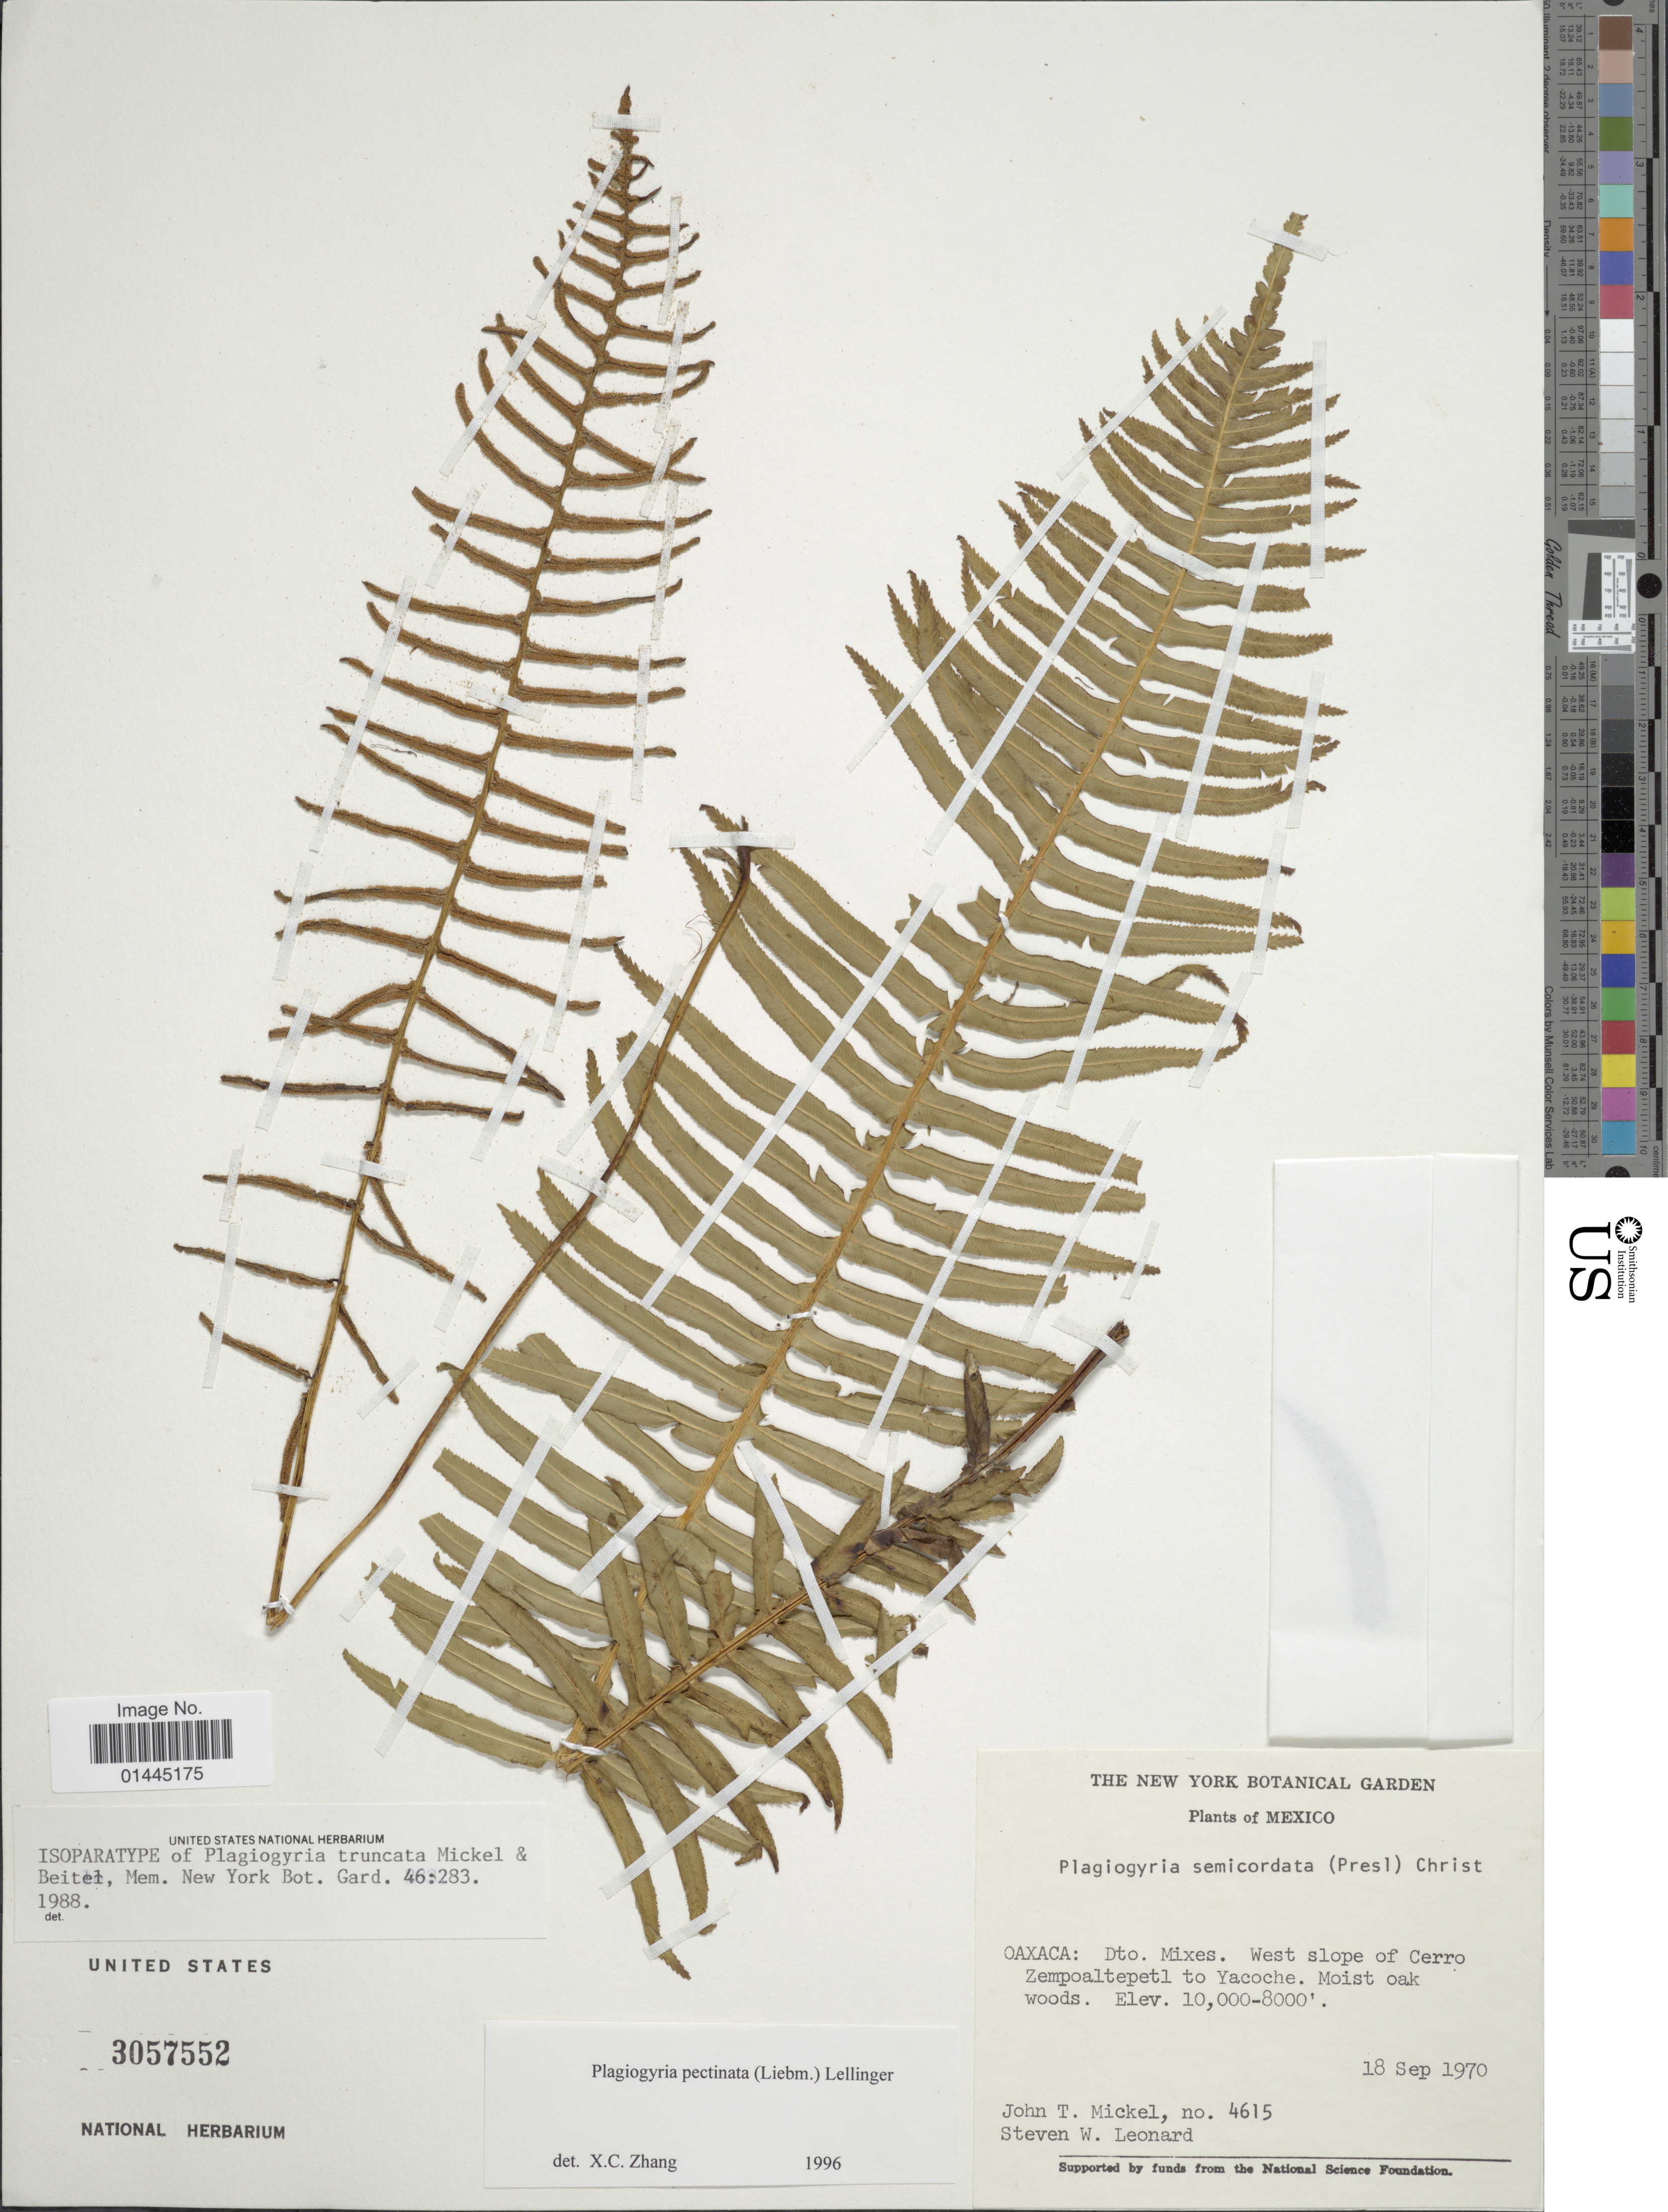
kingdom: Plantae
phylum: Tracheophyta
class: Polypodiopsida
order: Cyatheales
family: Plagiogyriaceae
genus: Plagiogyria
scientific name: Plagiogyria pectinata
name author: (Liebm.) Lellinger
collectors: J. T. Mickel & S. W. Leonard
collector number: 4615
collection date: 1970-09-18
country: Mexico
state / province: Oaxaca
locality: Dto. Mixes, west slope of Cerro Zempoaltepetl to Yacoche.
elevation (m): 2438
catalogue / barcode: US 3057552